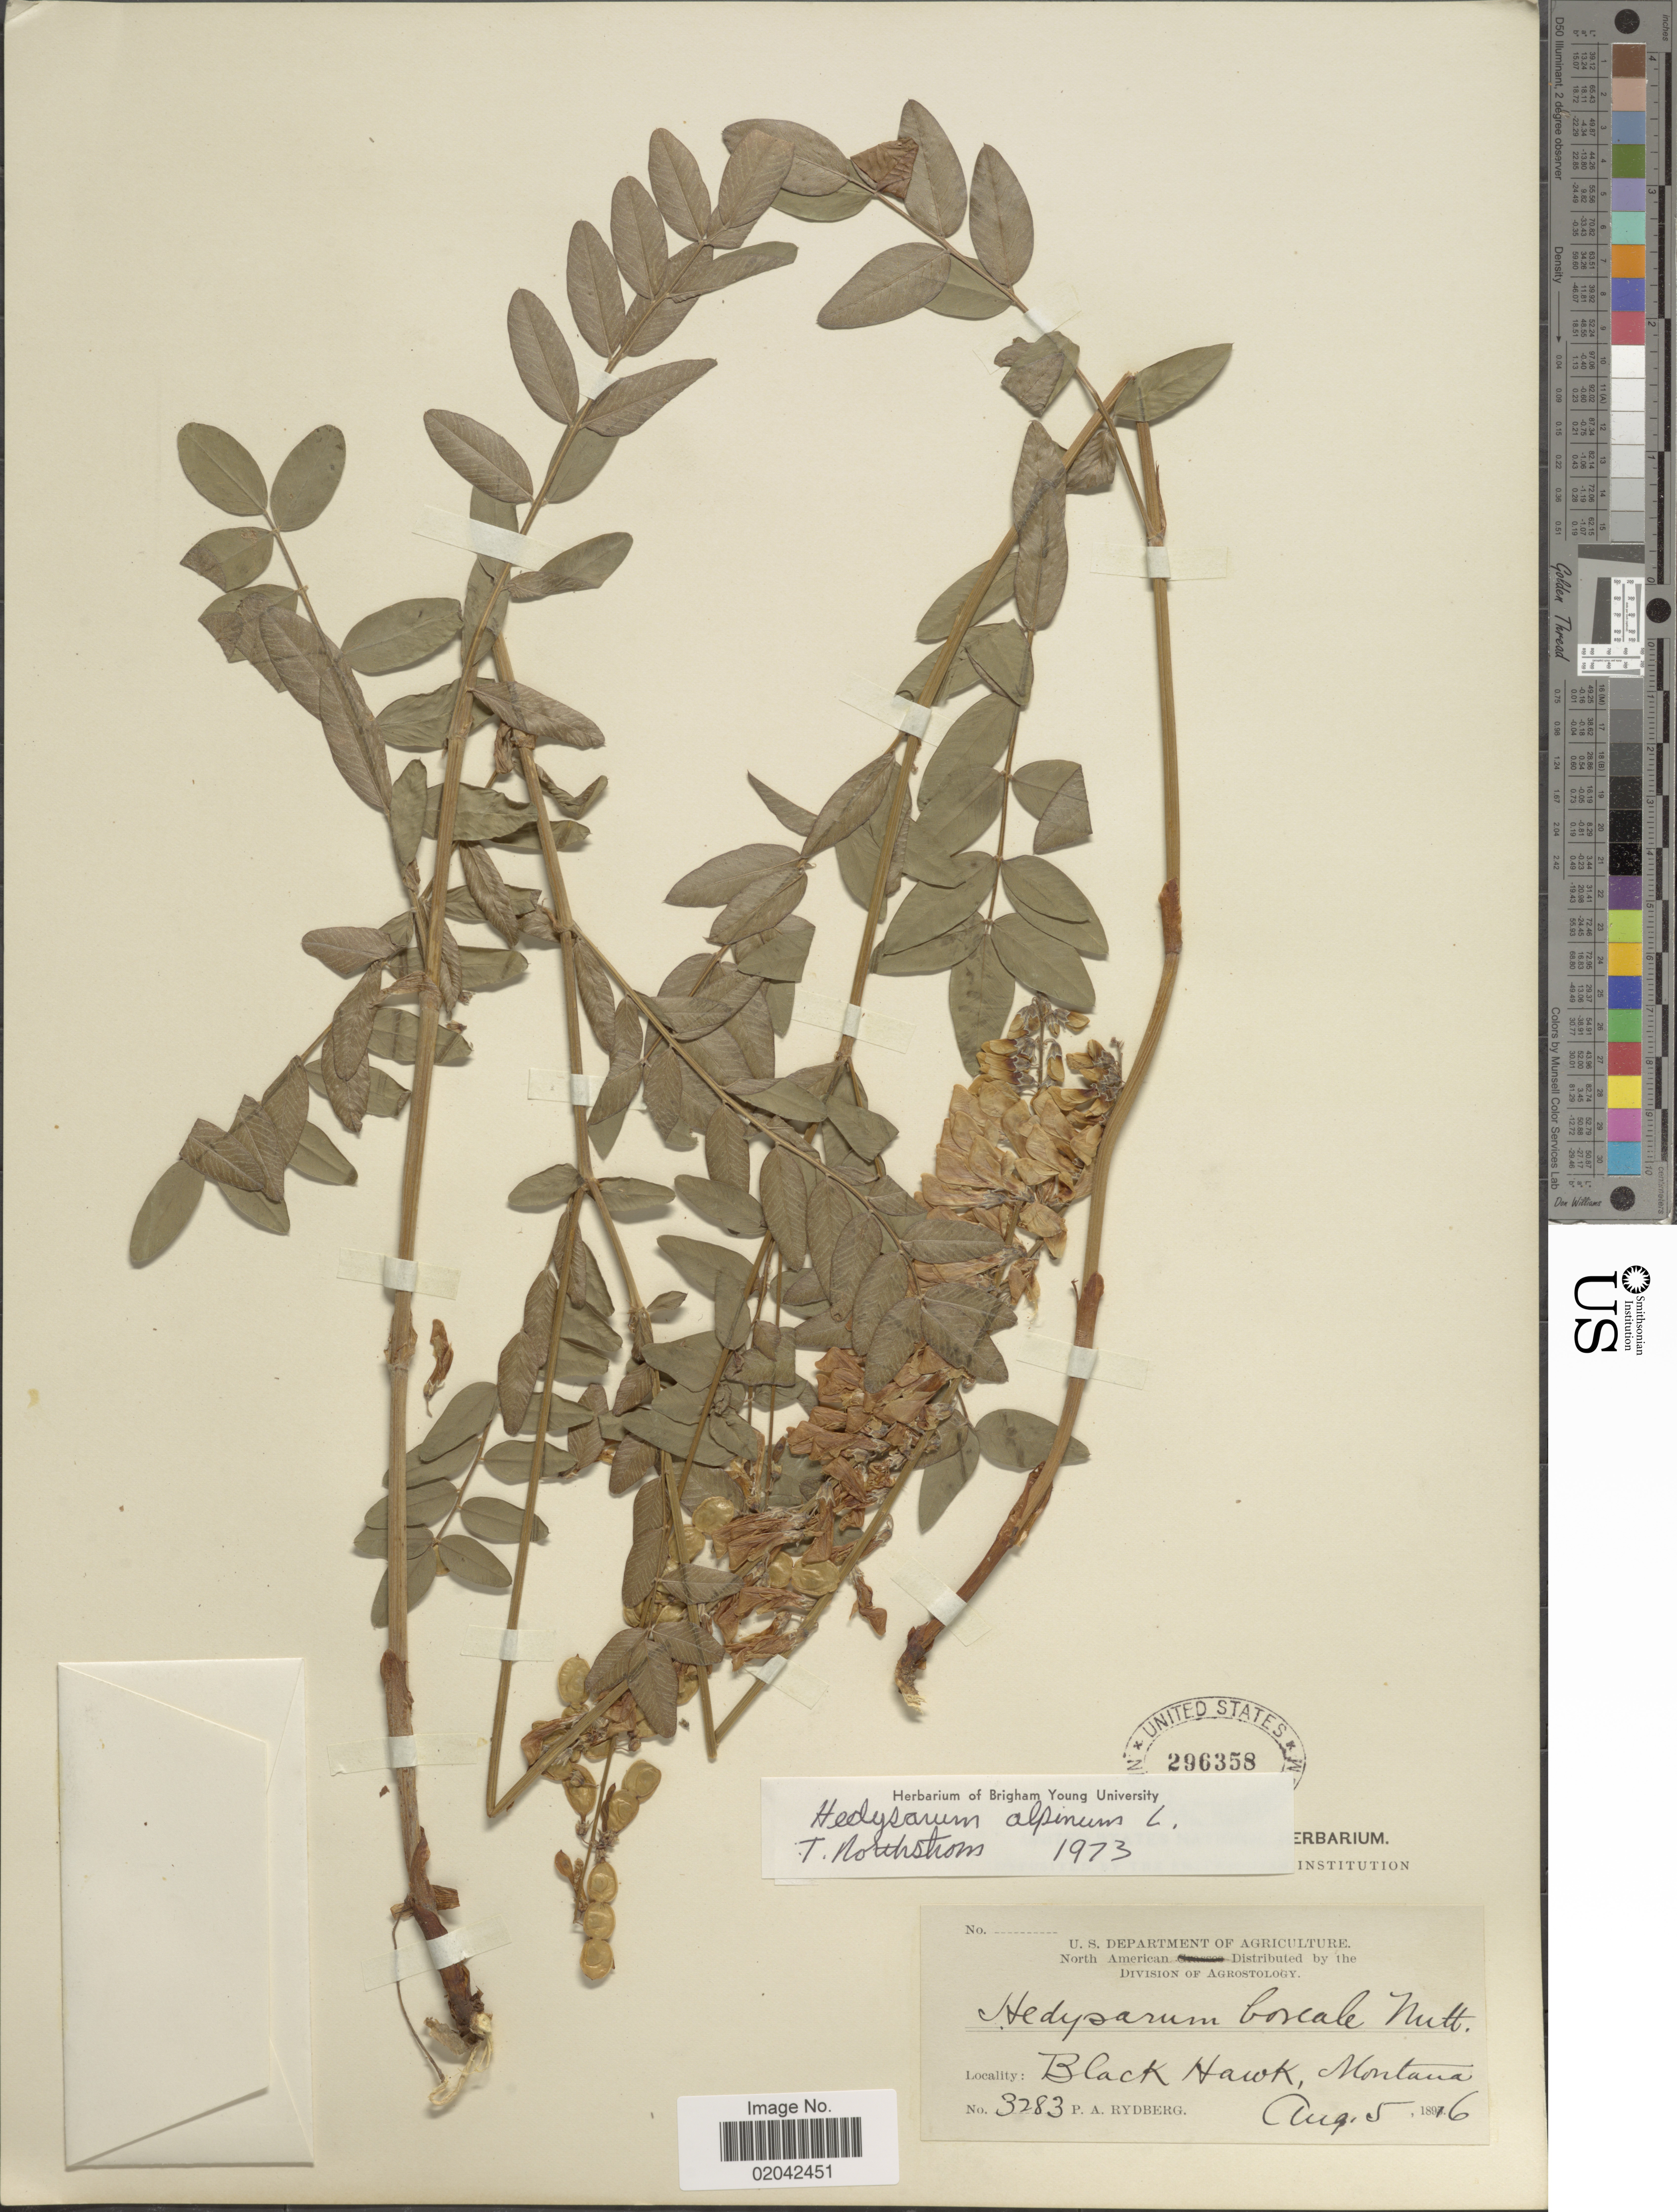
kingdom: Plantae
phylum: Tracheophyta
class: Magnoliopsida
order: Fabales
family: Fabaceae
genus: Hedysarum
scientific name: Hedysarum alpinum var. americanum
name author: Michx. ex Pursh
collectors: P. A. Rydberg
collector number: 3283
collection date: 1896-08-05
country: United States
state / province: Montana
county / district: Lewis and Clark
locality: Black Hawk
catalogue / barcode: US 296358